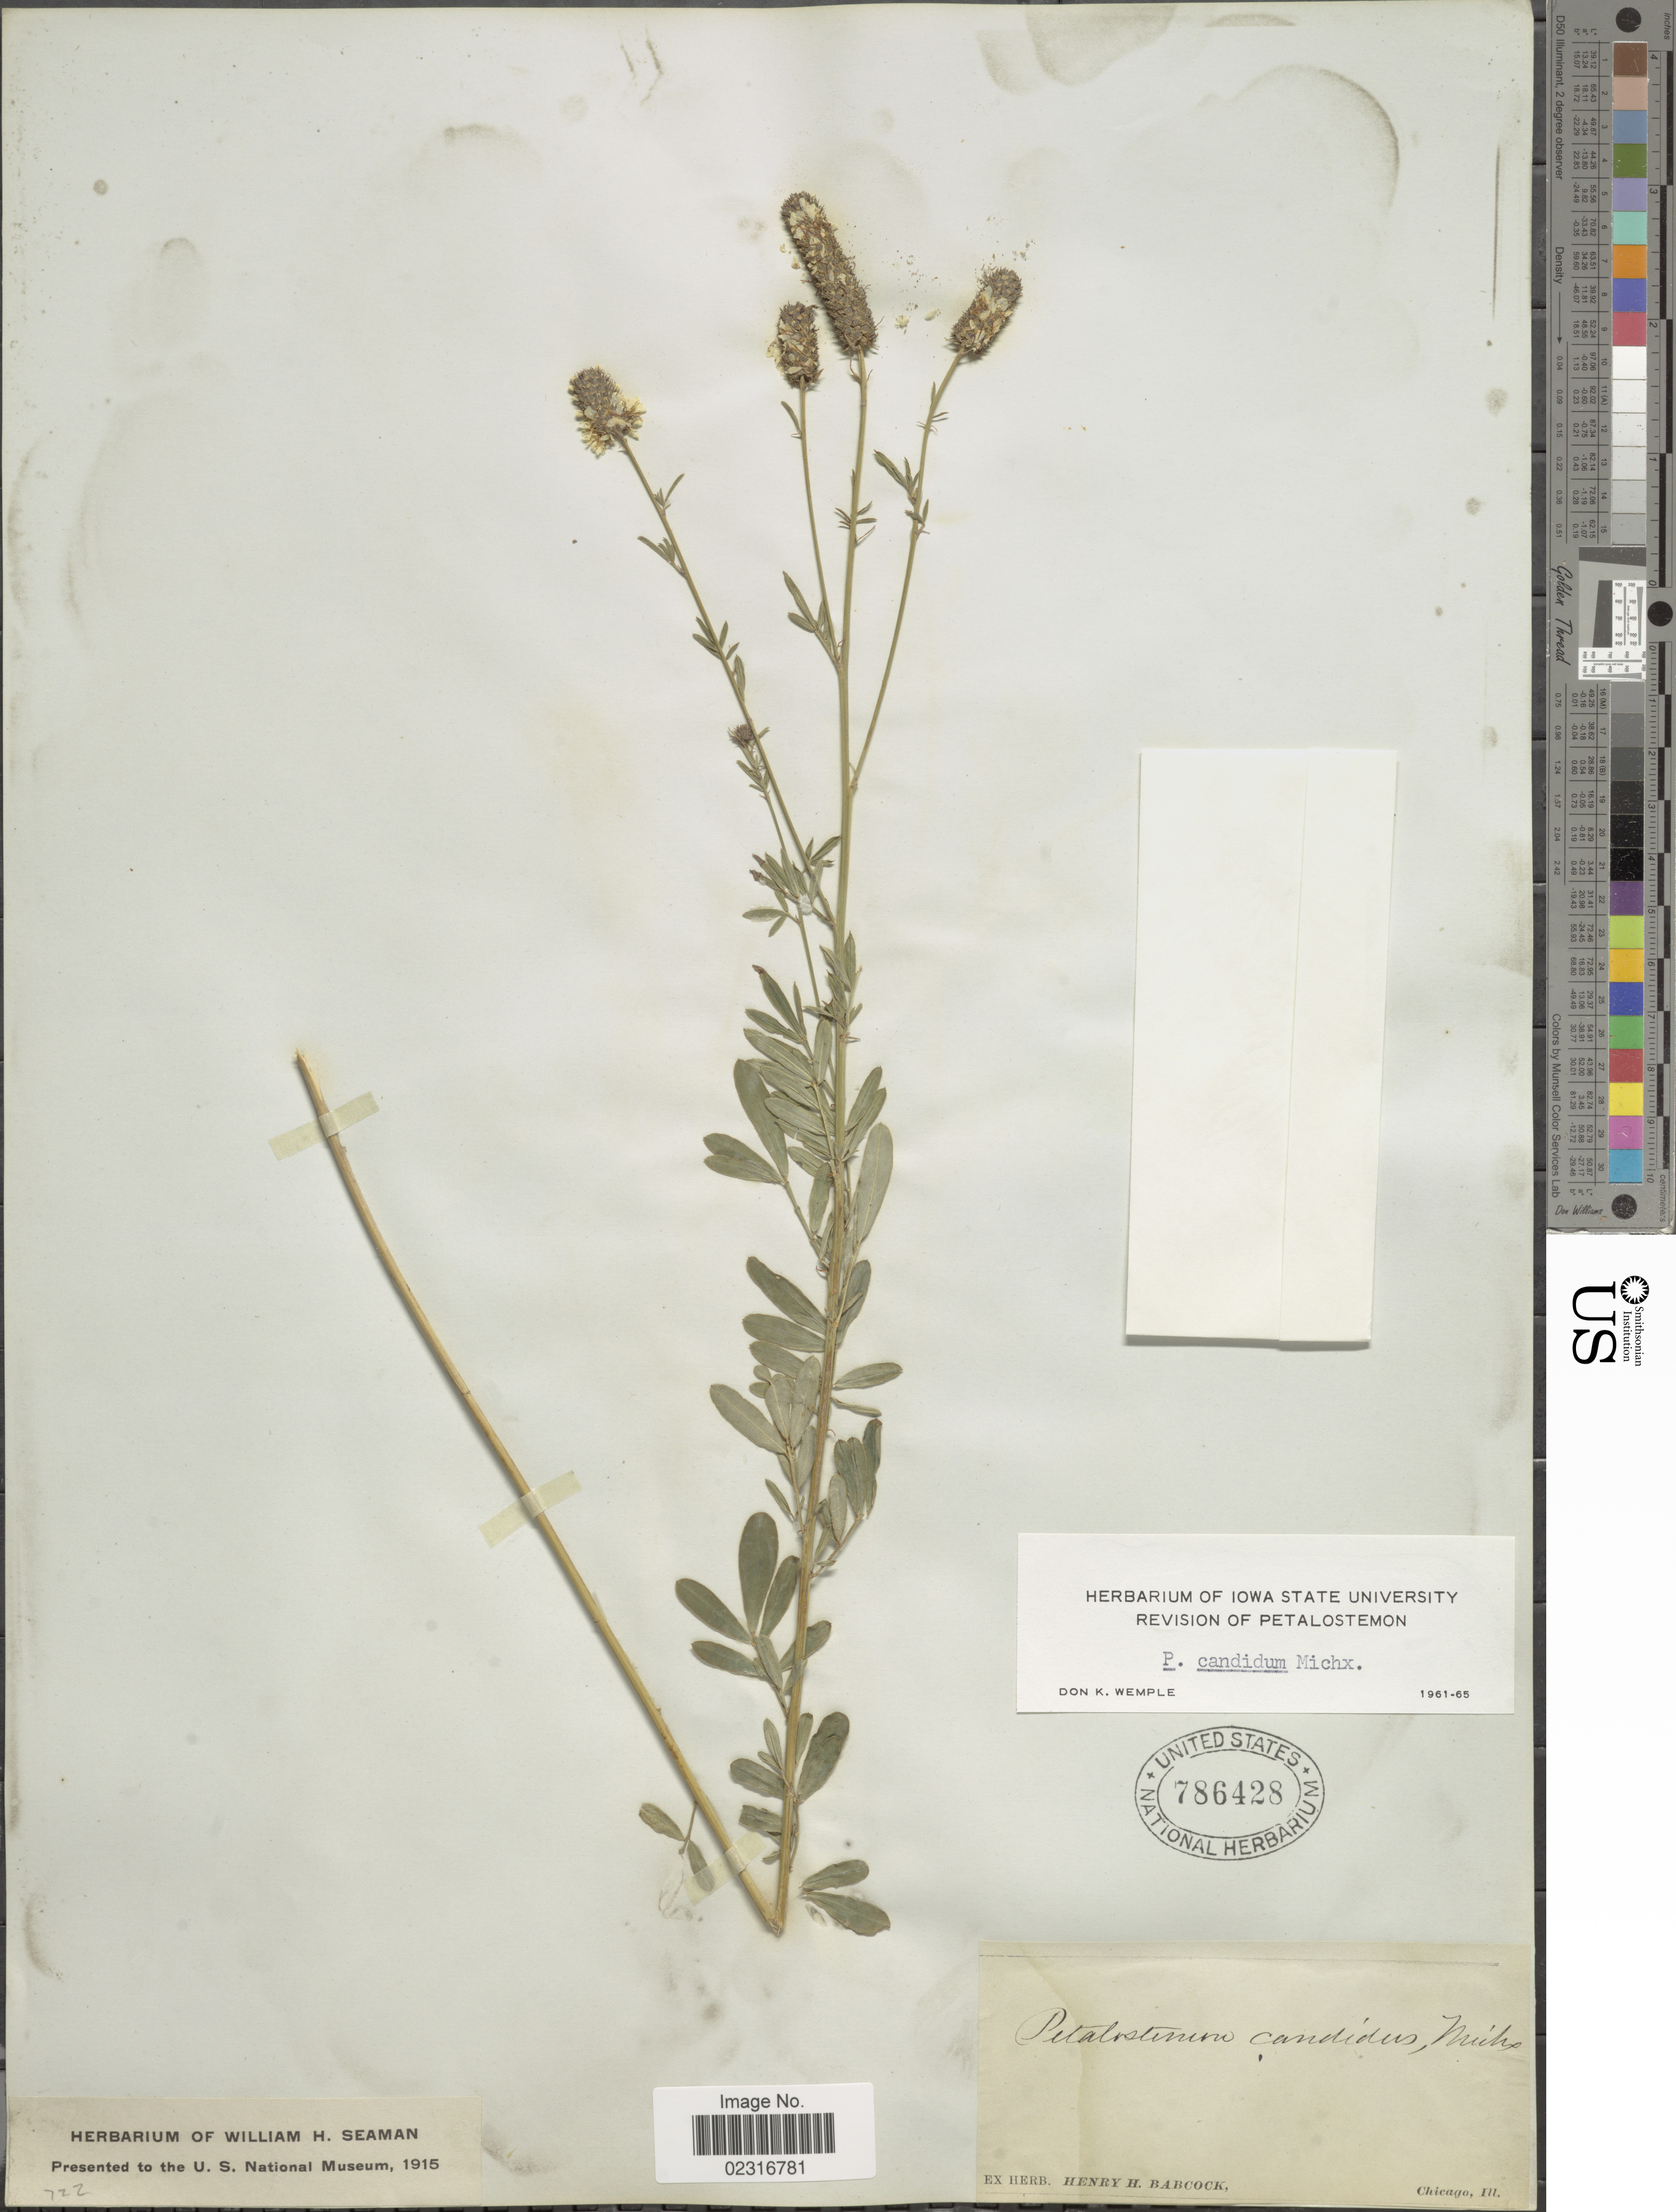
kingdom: Plantae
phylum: Tracheophyta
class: Magnoliopsida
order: Fabales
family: Fabaceae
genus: Dalea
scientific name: Dalea candida var. candida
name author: Michx. ex Willd.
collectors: ex herb. Henry Homes Babcock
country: United States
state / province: Illinois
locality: Chicago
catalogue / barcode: US 786428